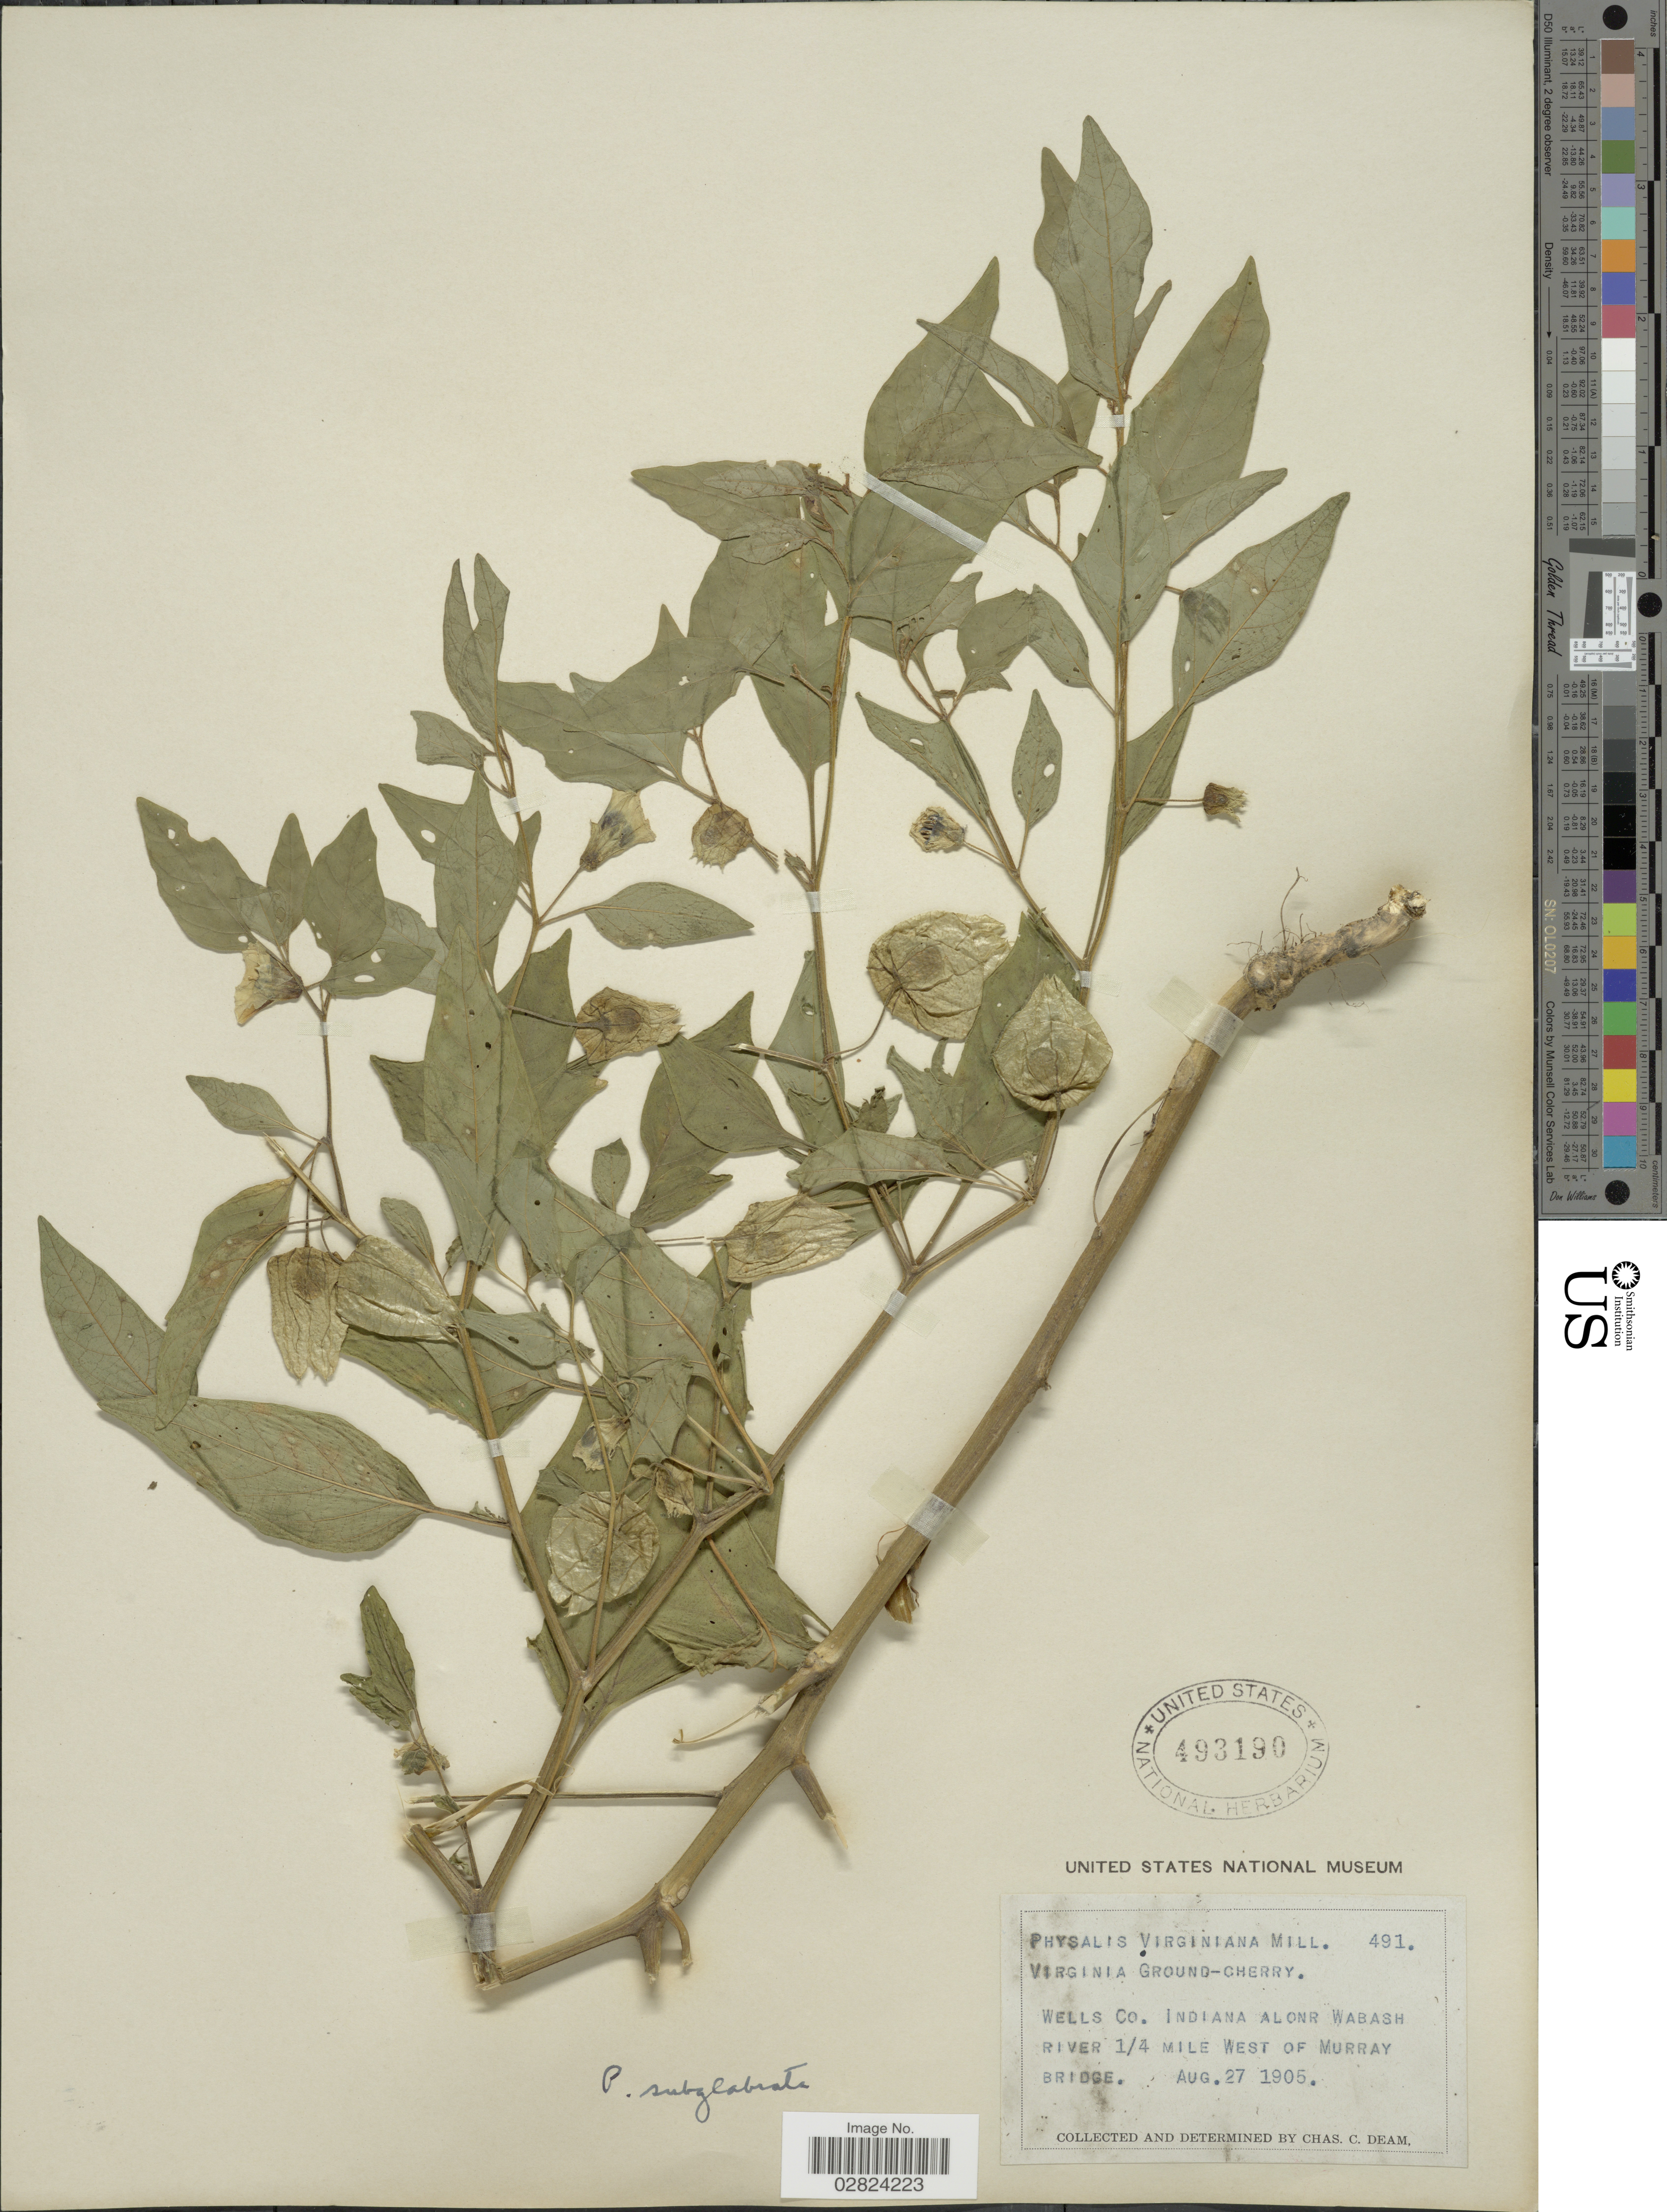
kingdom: Plantae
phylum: Tracheophyta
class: Magnoliopsida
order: Solanales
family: Solanaceae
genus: Physalis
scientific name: Physalis subglabrata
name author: Mack. & Bush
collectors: C. C. Deam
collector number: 491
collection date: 1905-08-27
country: United States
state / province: Indiana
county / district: Wells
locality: Wells Co. Indiana along Wabash River at 1/4 Mile west of Murray.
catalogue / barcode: US 493190